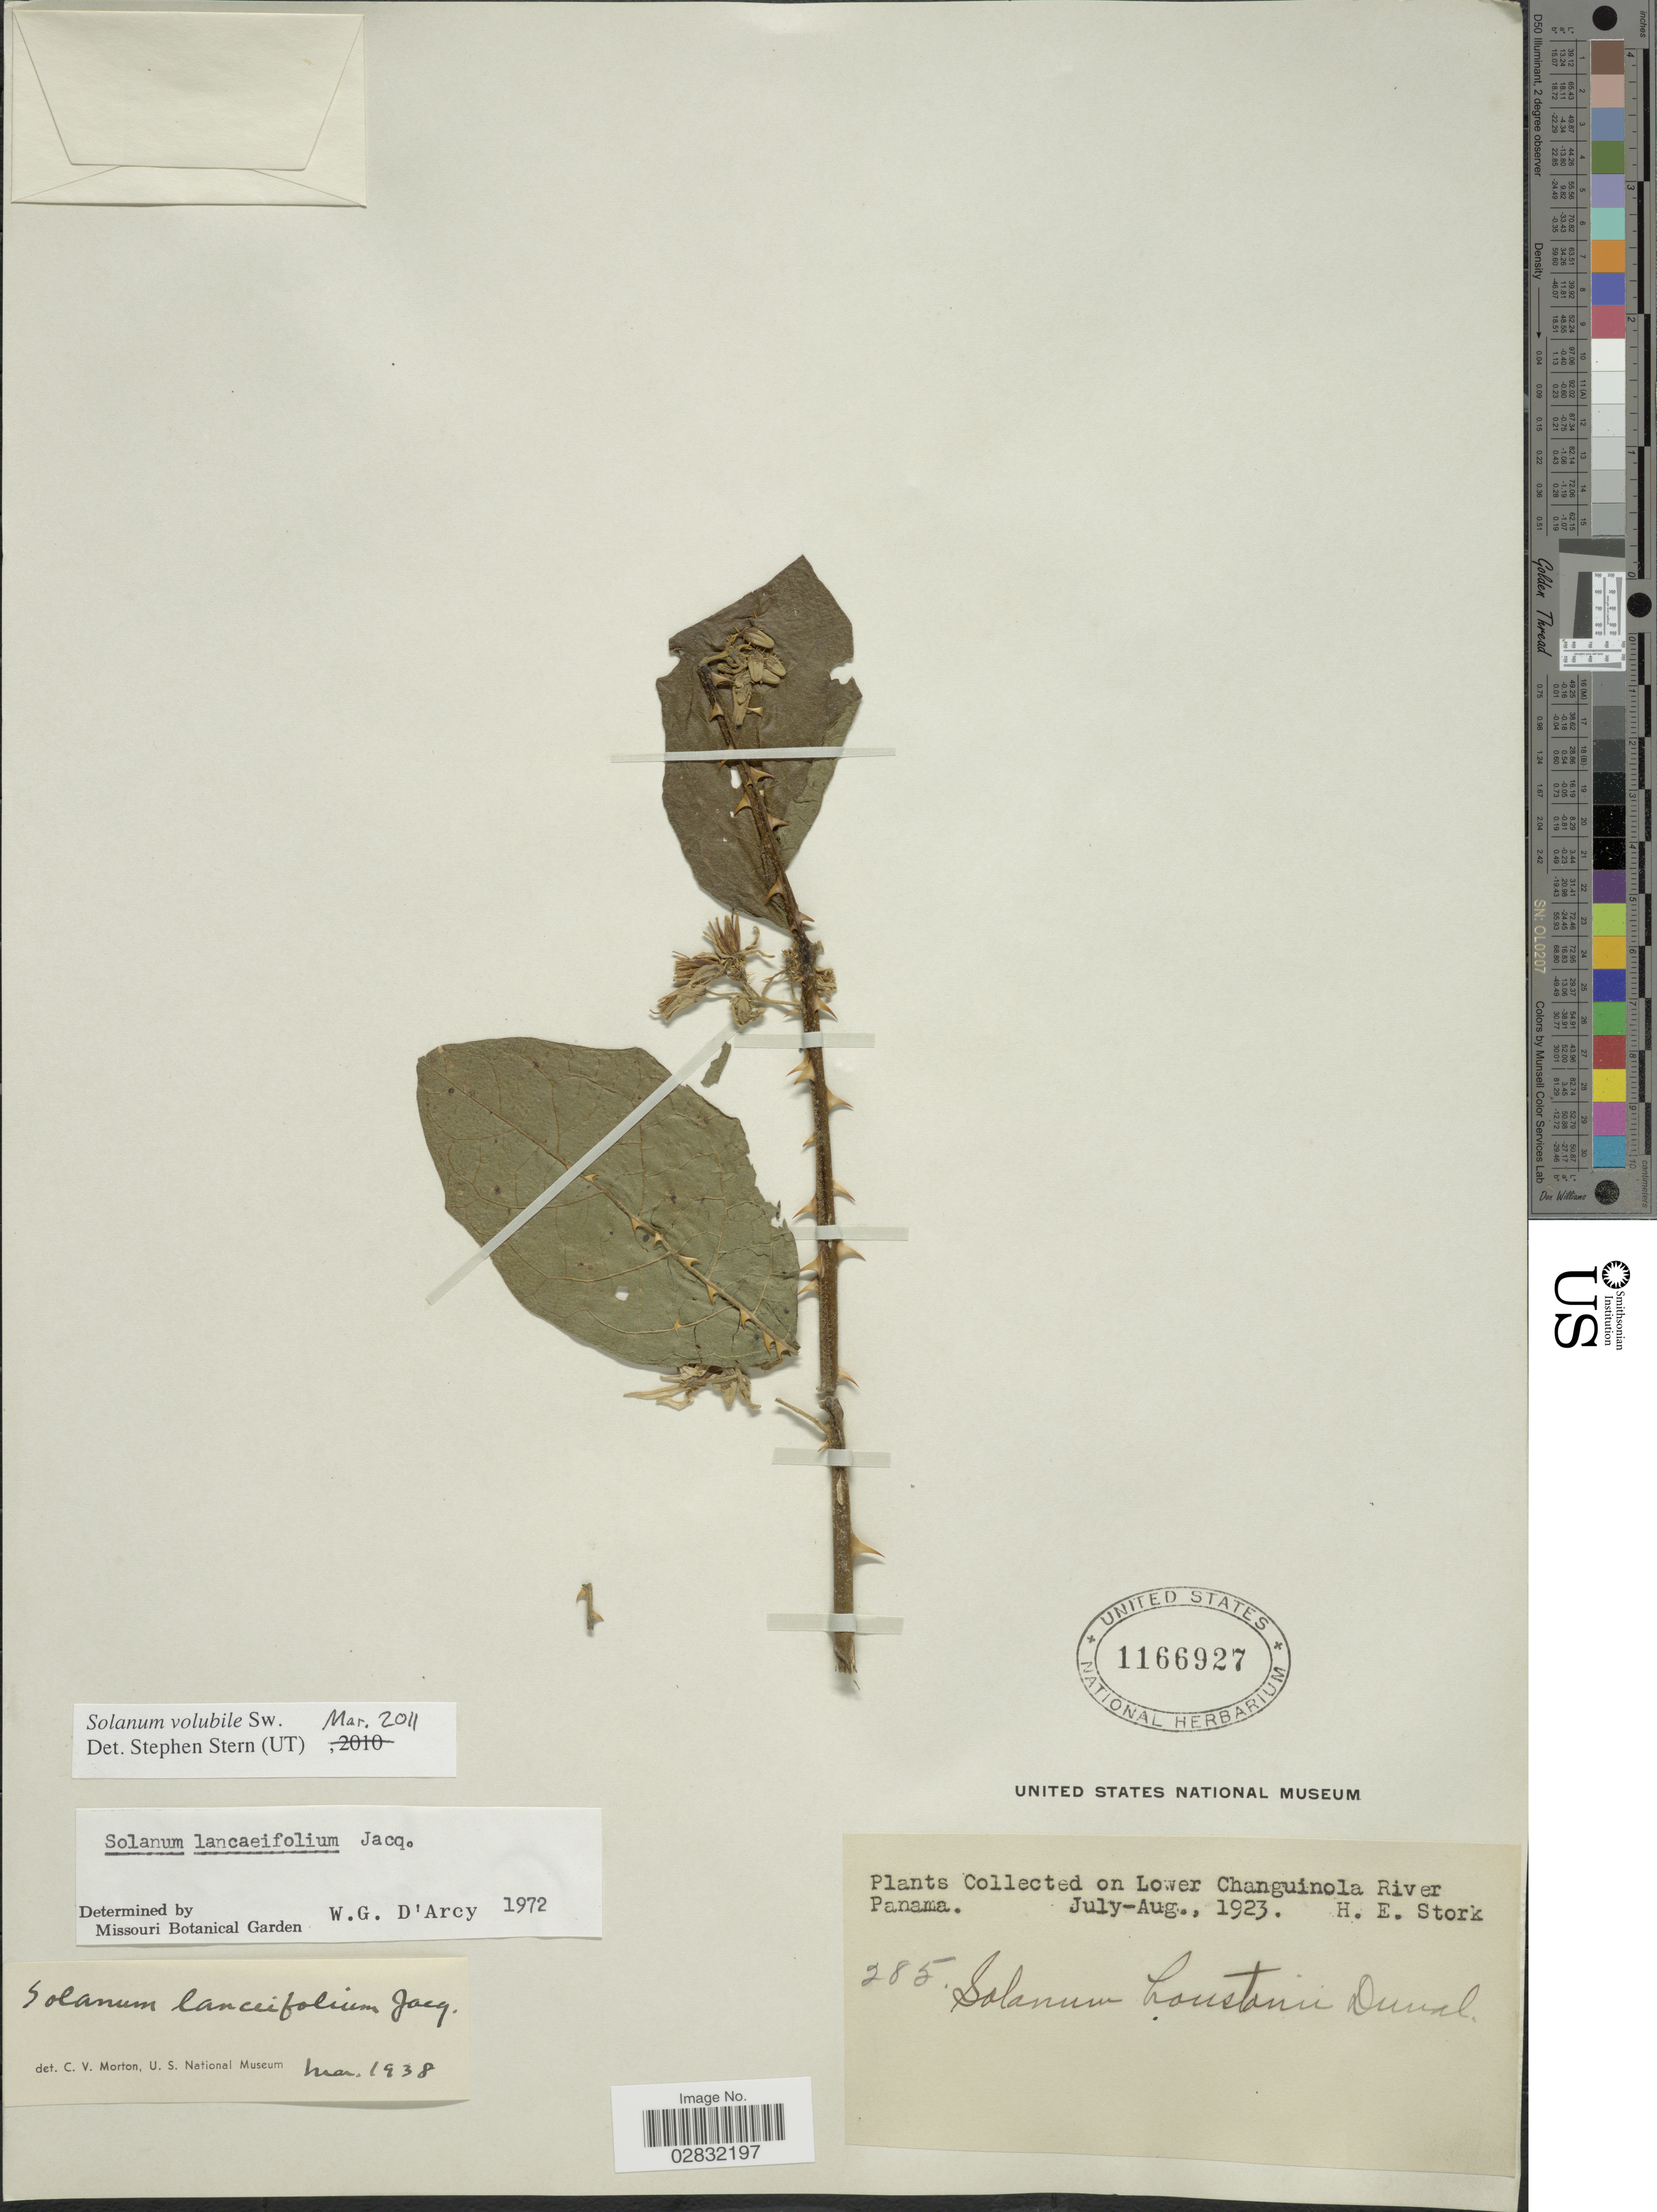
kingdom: Plantae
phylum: Tracheophyta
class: Magnoliopsida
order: Solanales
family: Solanaceae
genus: Solanum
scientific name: Solanum volubile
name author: Sw.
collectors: H. E. Stork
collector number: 285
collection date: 1923-07/1923-08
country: Panama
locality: On Lower Changuinola River, Panama.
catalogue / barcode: US 1166927